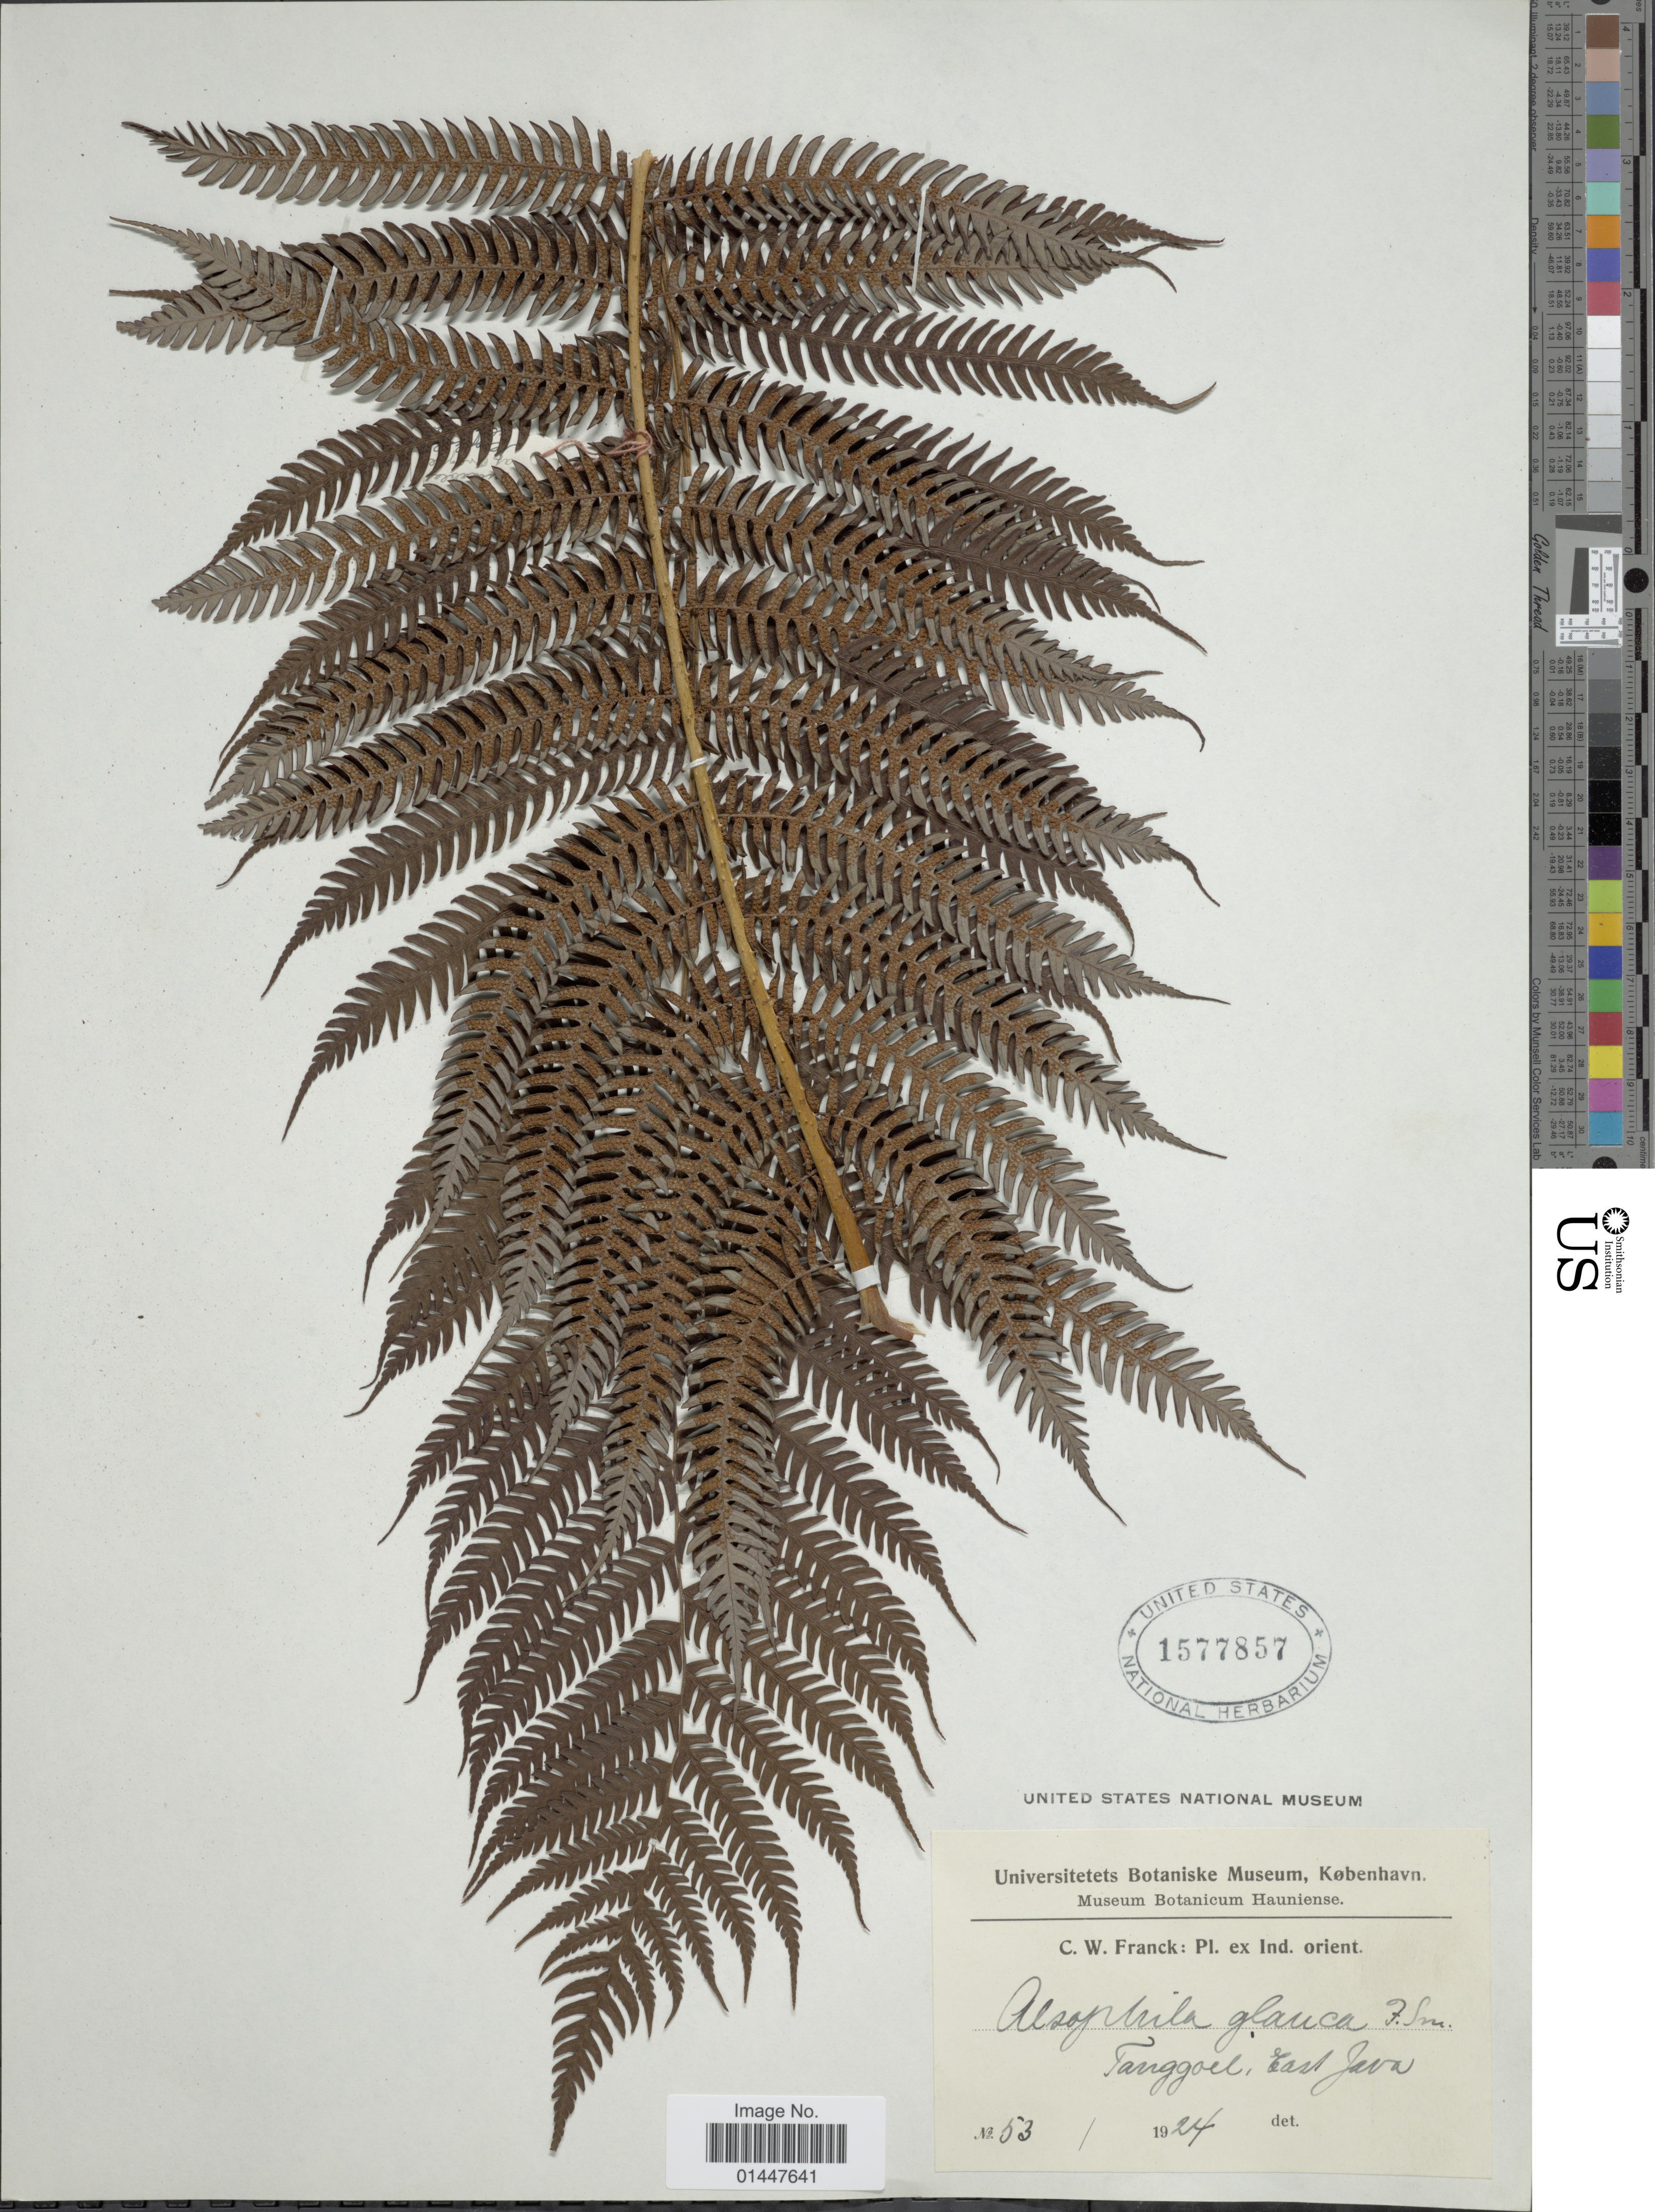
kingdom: Plantae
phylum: Tracheophyta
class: Polypodiopsida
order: Cyatheales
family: Cyatheaceae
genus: Sphaeropteris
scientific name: Sphaeropteris glauca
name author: (Blume) R.M. Tryon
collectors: C. Franck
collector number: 53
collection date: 1924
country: Indonesia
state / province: Java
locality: Tanggoel, East Java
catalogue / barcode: US 1577857